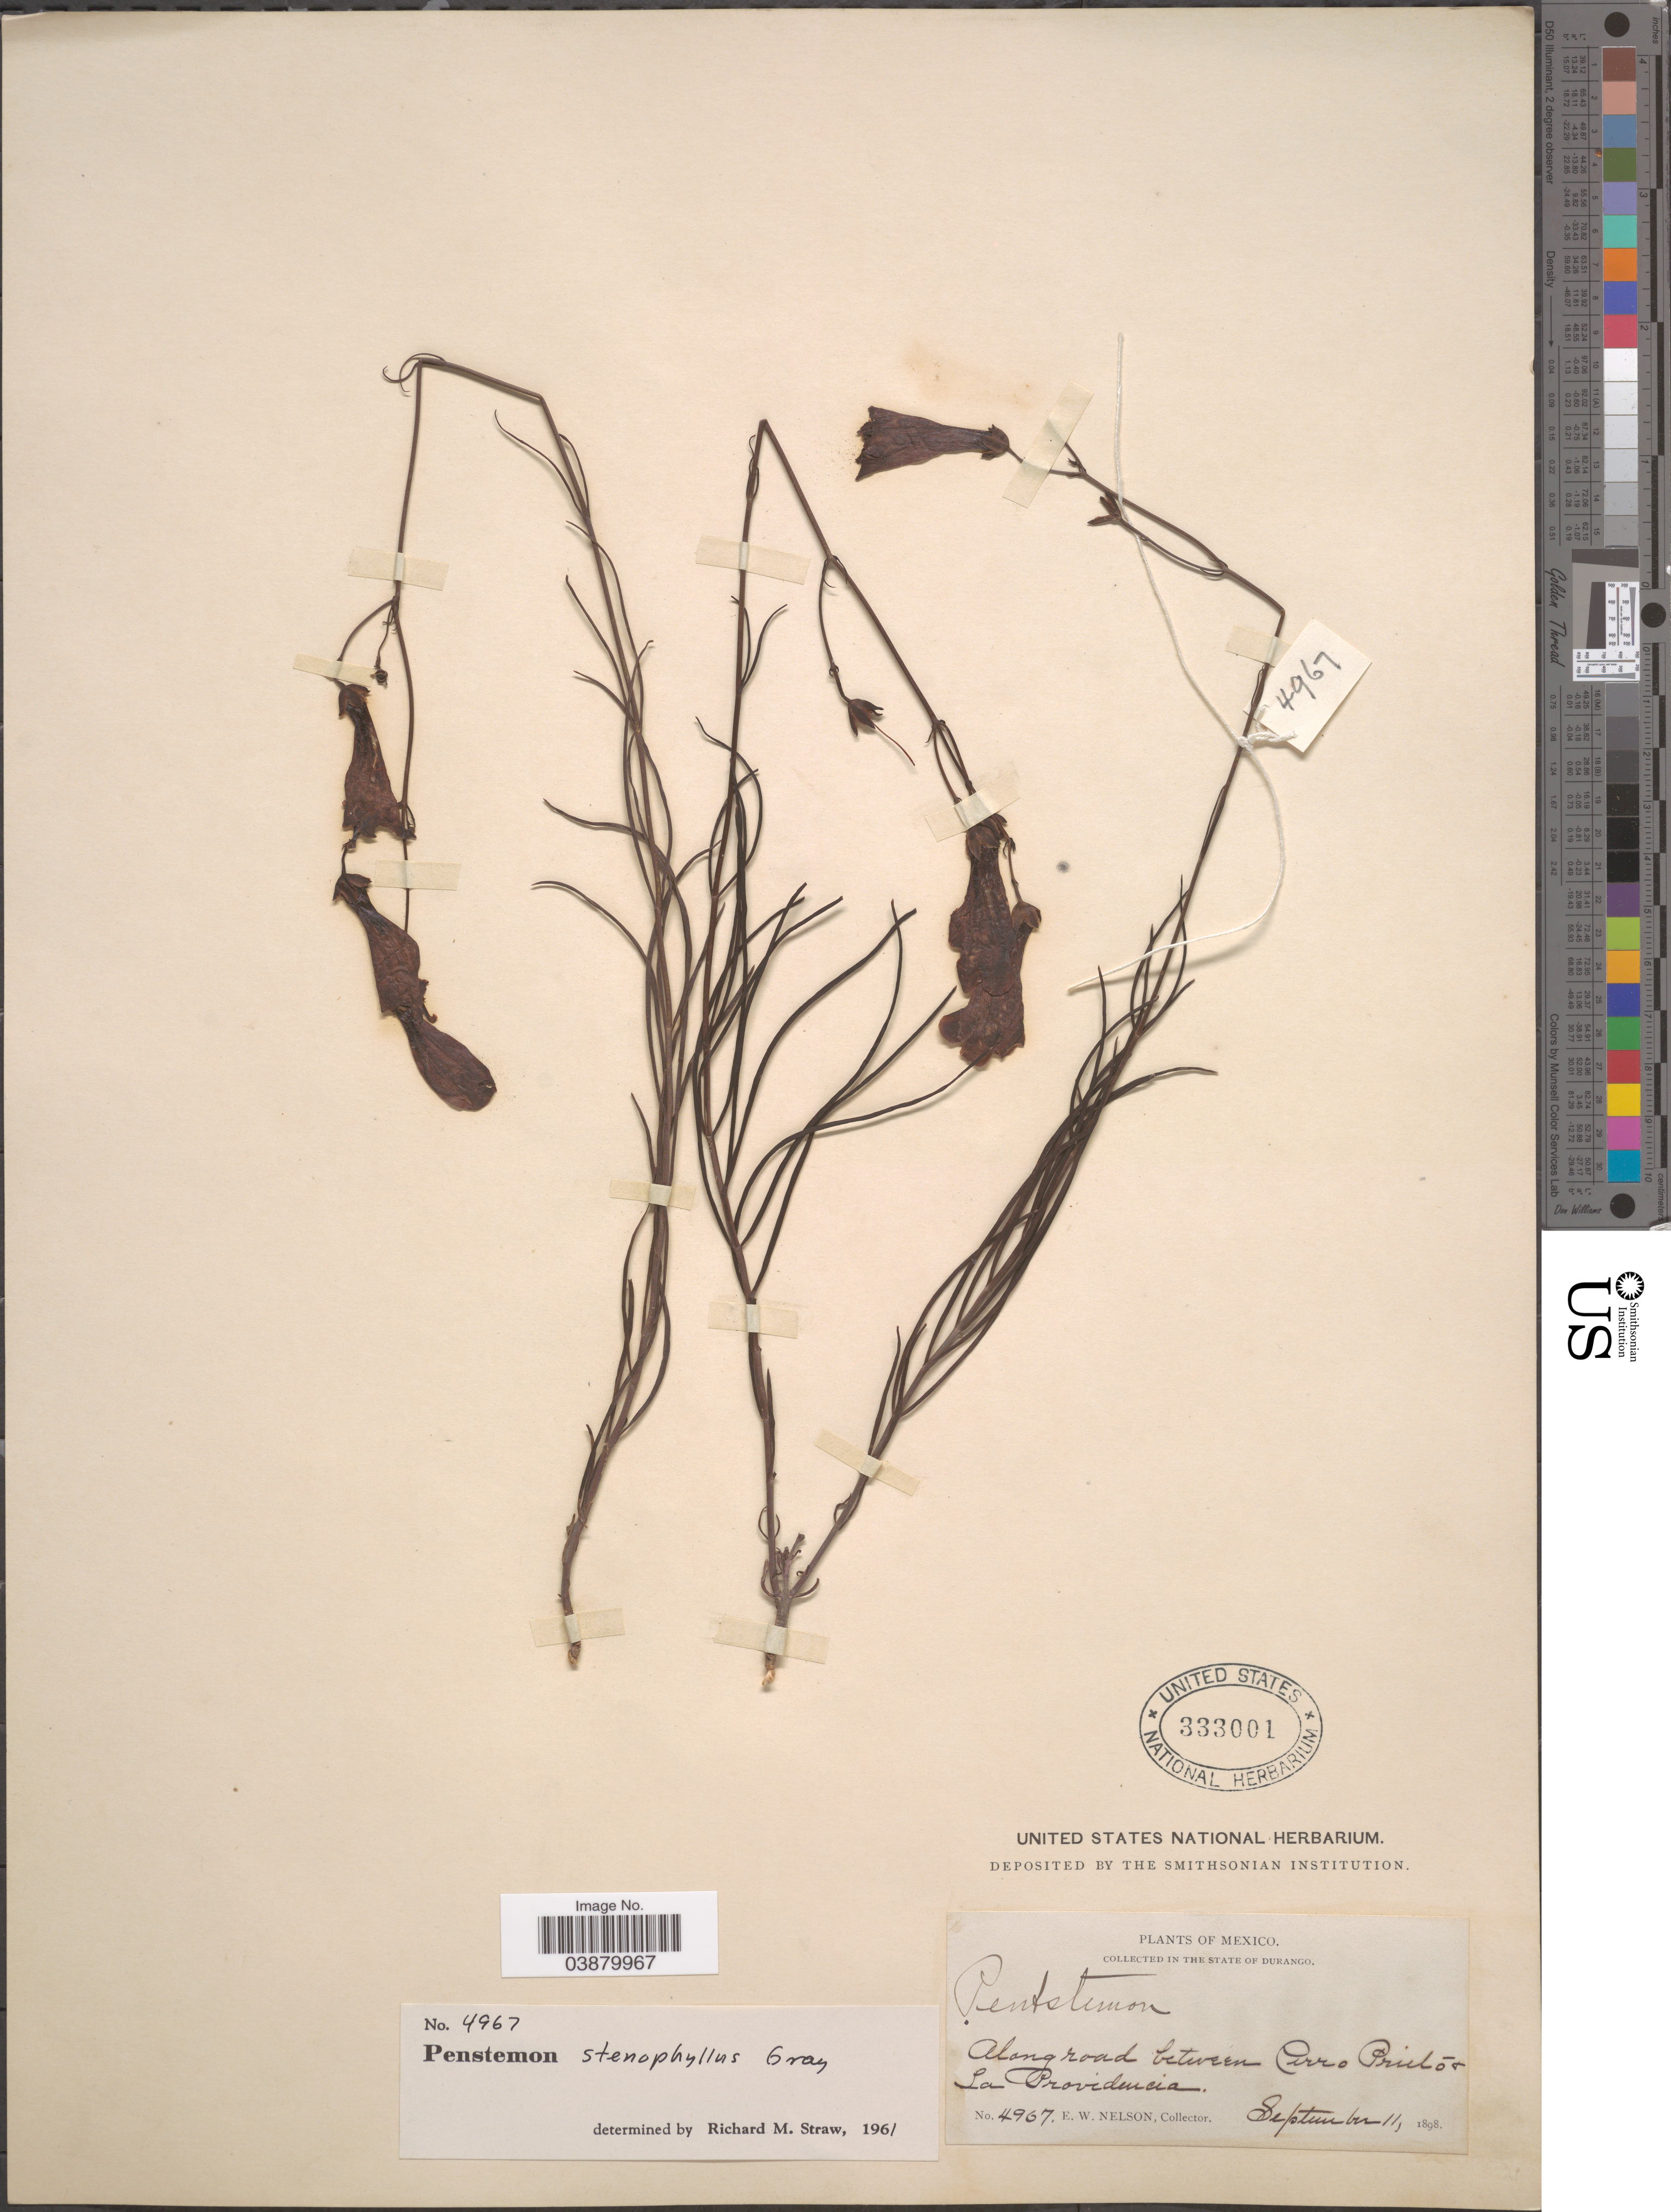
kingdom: Plantae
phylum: Tracheophyta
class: Magnoliopsida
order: Lamiales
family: Plantaginaceae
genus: Penstemon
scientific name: Penstemon stenophyllus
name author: A. Gray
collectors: E. W. Nelson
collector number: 4967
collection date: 1898-09-11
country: Mexico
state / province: Durango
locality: Along road between Cerro Prietó & La Providencia.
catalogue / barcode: US 333001